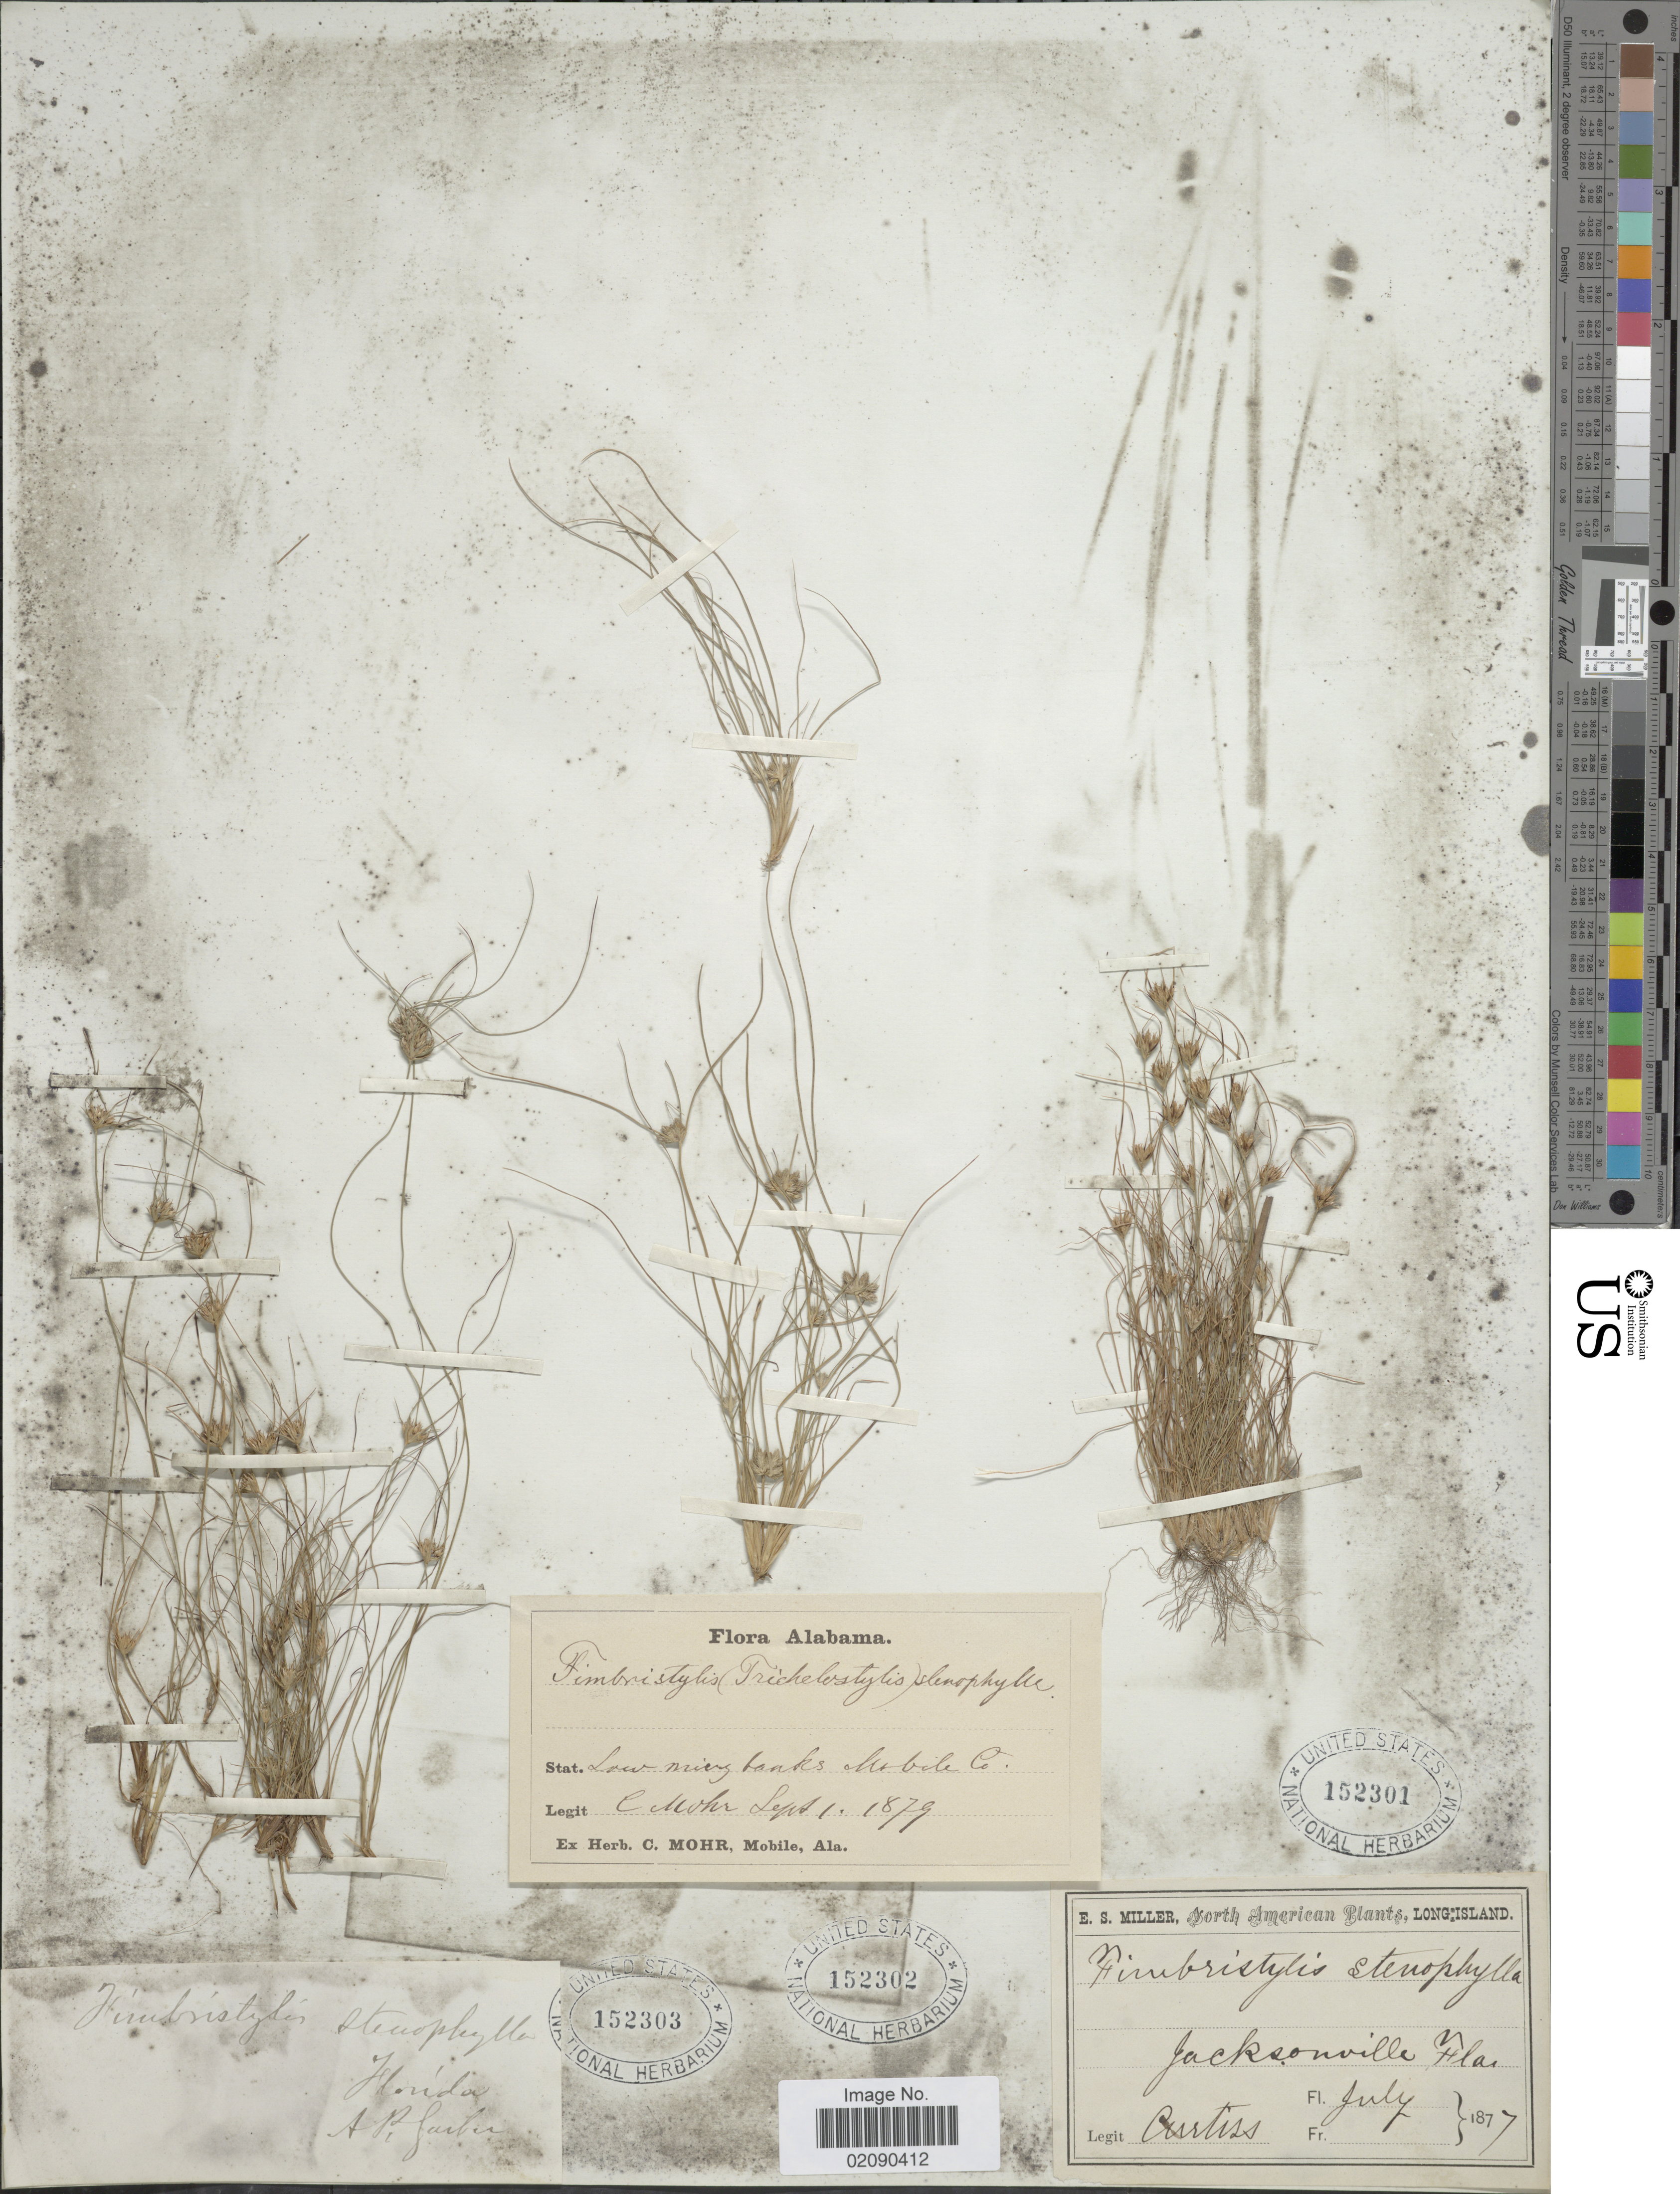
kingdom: Plantae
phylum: Tracheophyta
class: Liliopsida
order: Poales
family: Cyperaceae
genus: Bulbostylis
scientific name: Bulbostylis stenophylla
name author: (Elliott) C.B. Clarke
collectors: A. P. Garber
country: United States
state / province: Florida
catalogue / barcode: US 152303-3